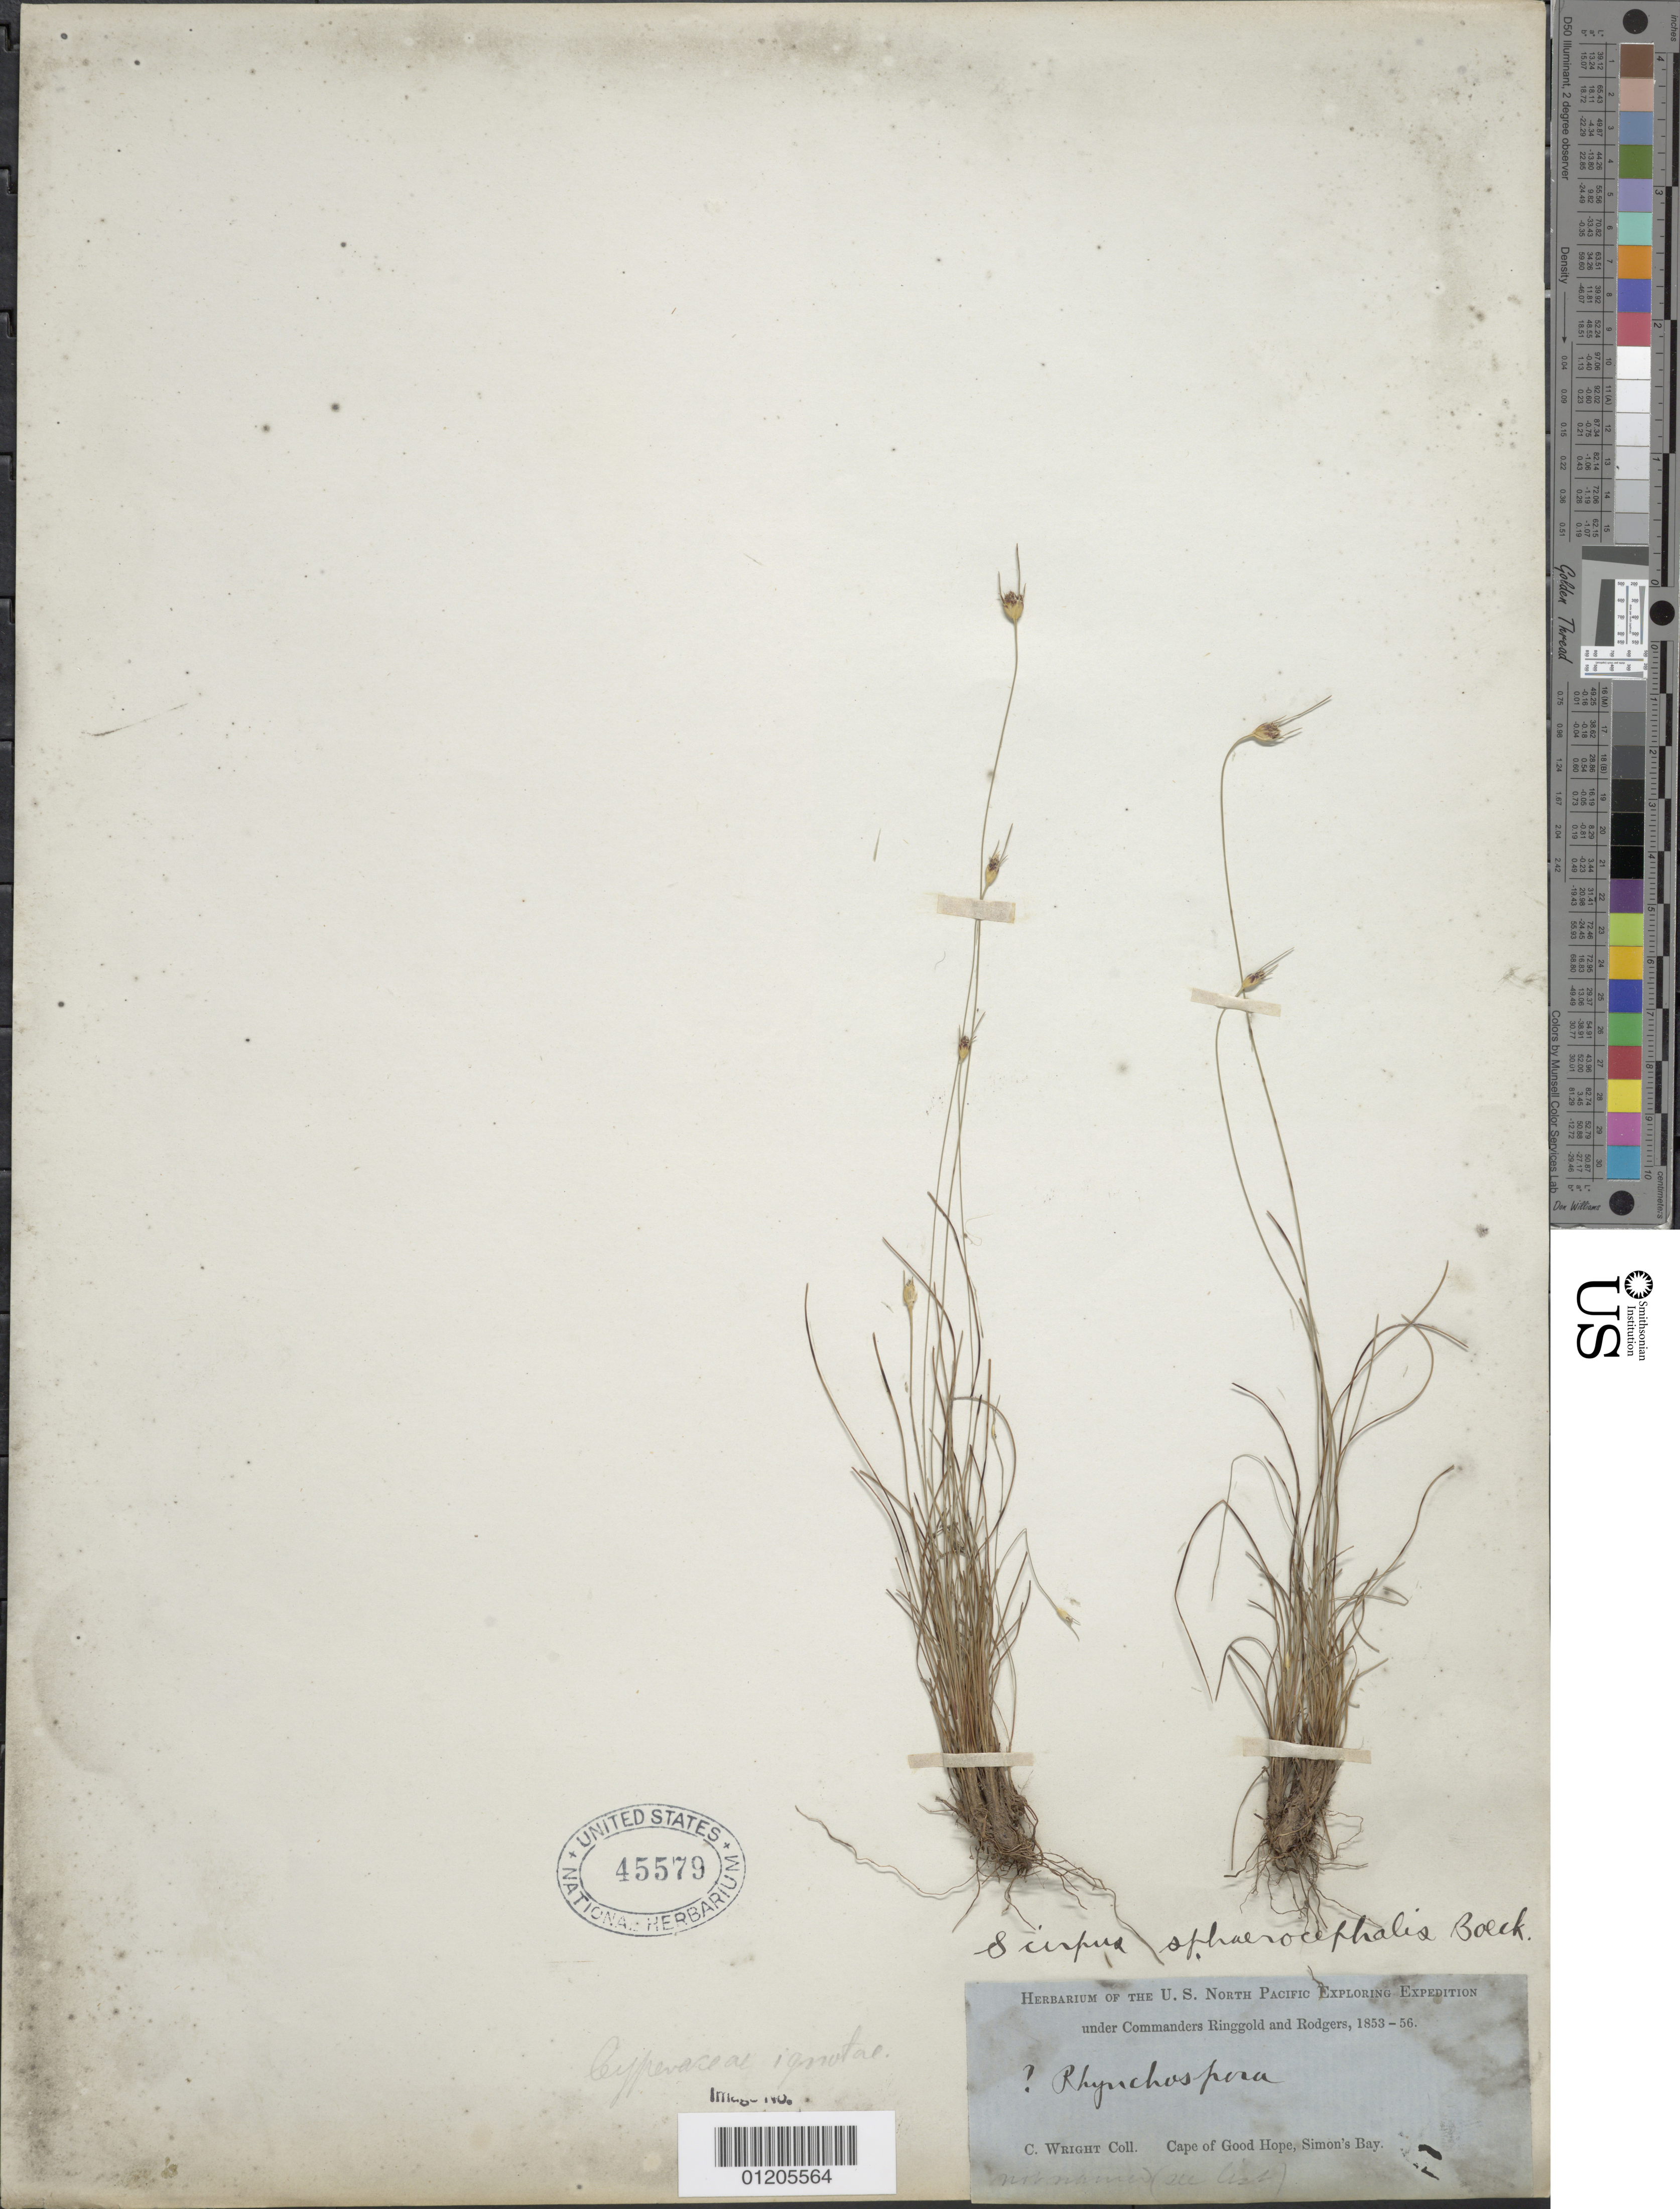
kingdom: Plantae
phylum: Tracheophyta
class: Liliopsida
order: Poales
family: Cyperaceae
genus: Ficinia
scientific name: Ficinia sp.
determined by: Strong, Mark T., (BOT), Smithsonian Institution - National Museum of Natural History (UNITED STATES)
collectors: C. Wright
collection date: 1853/1856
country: South Africa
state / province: Western Cape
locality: Cape of Good Hope, Simon's Bay.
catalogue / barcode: US 45579